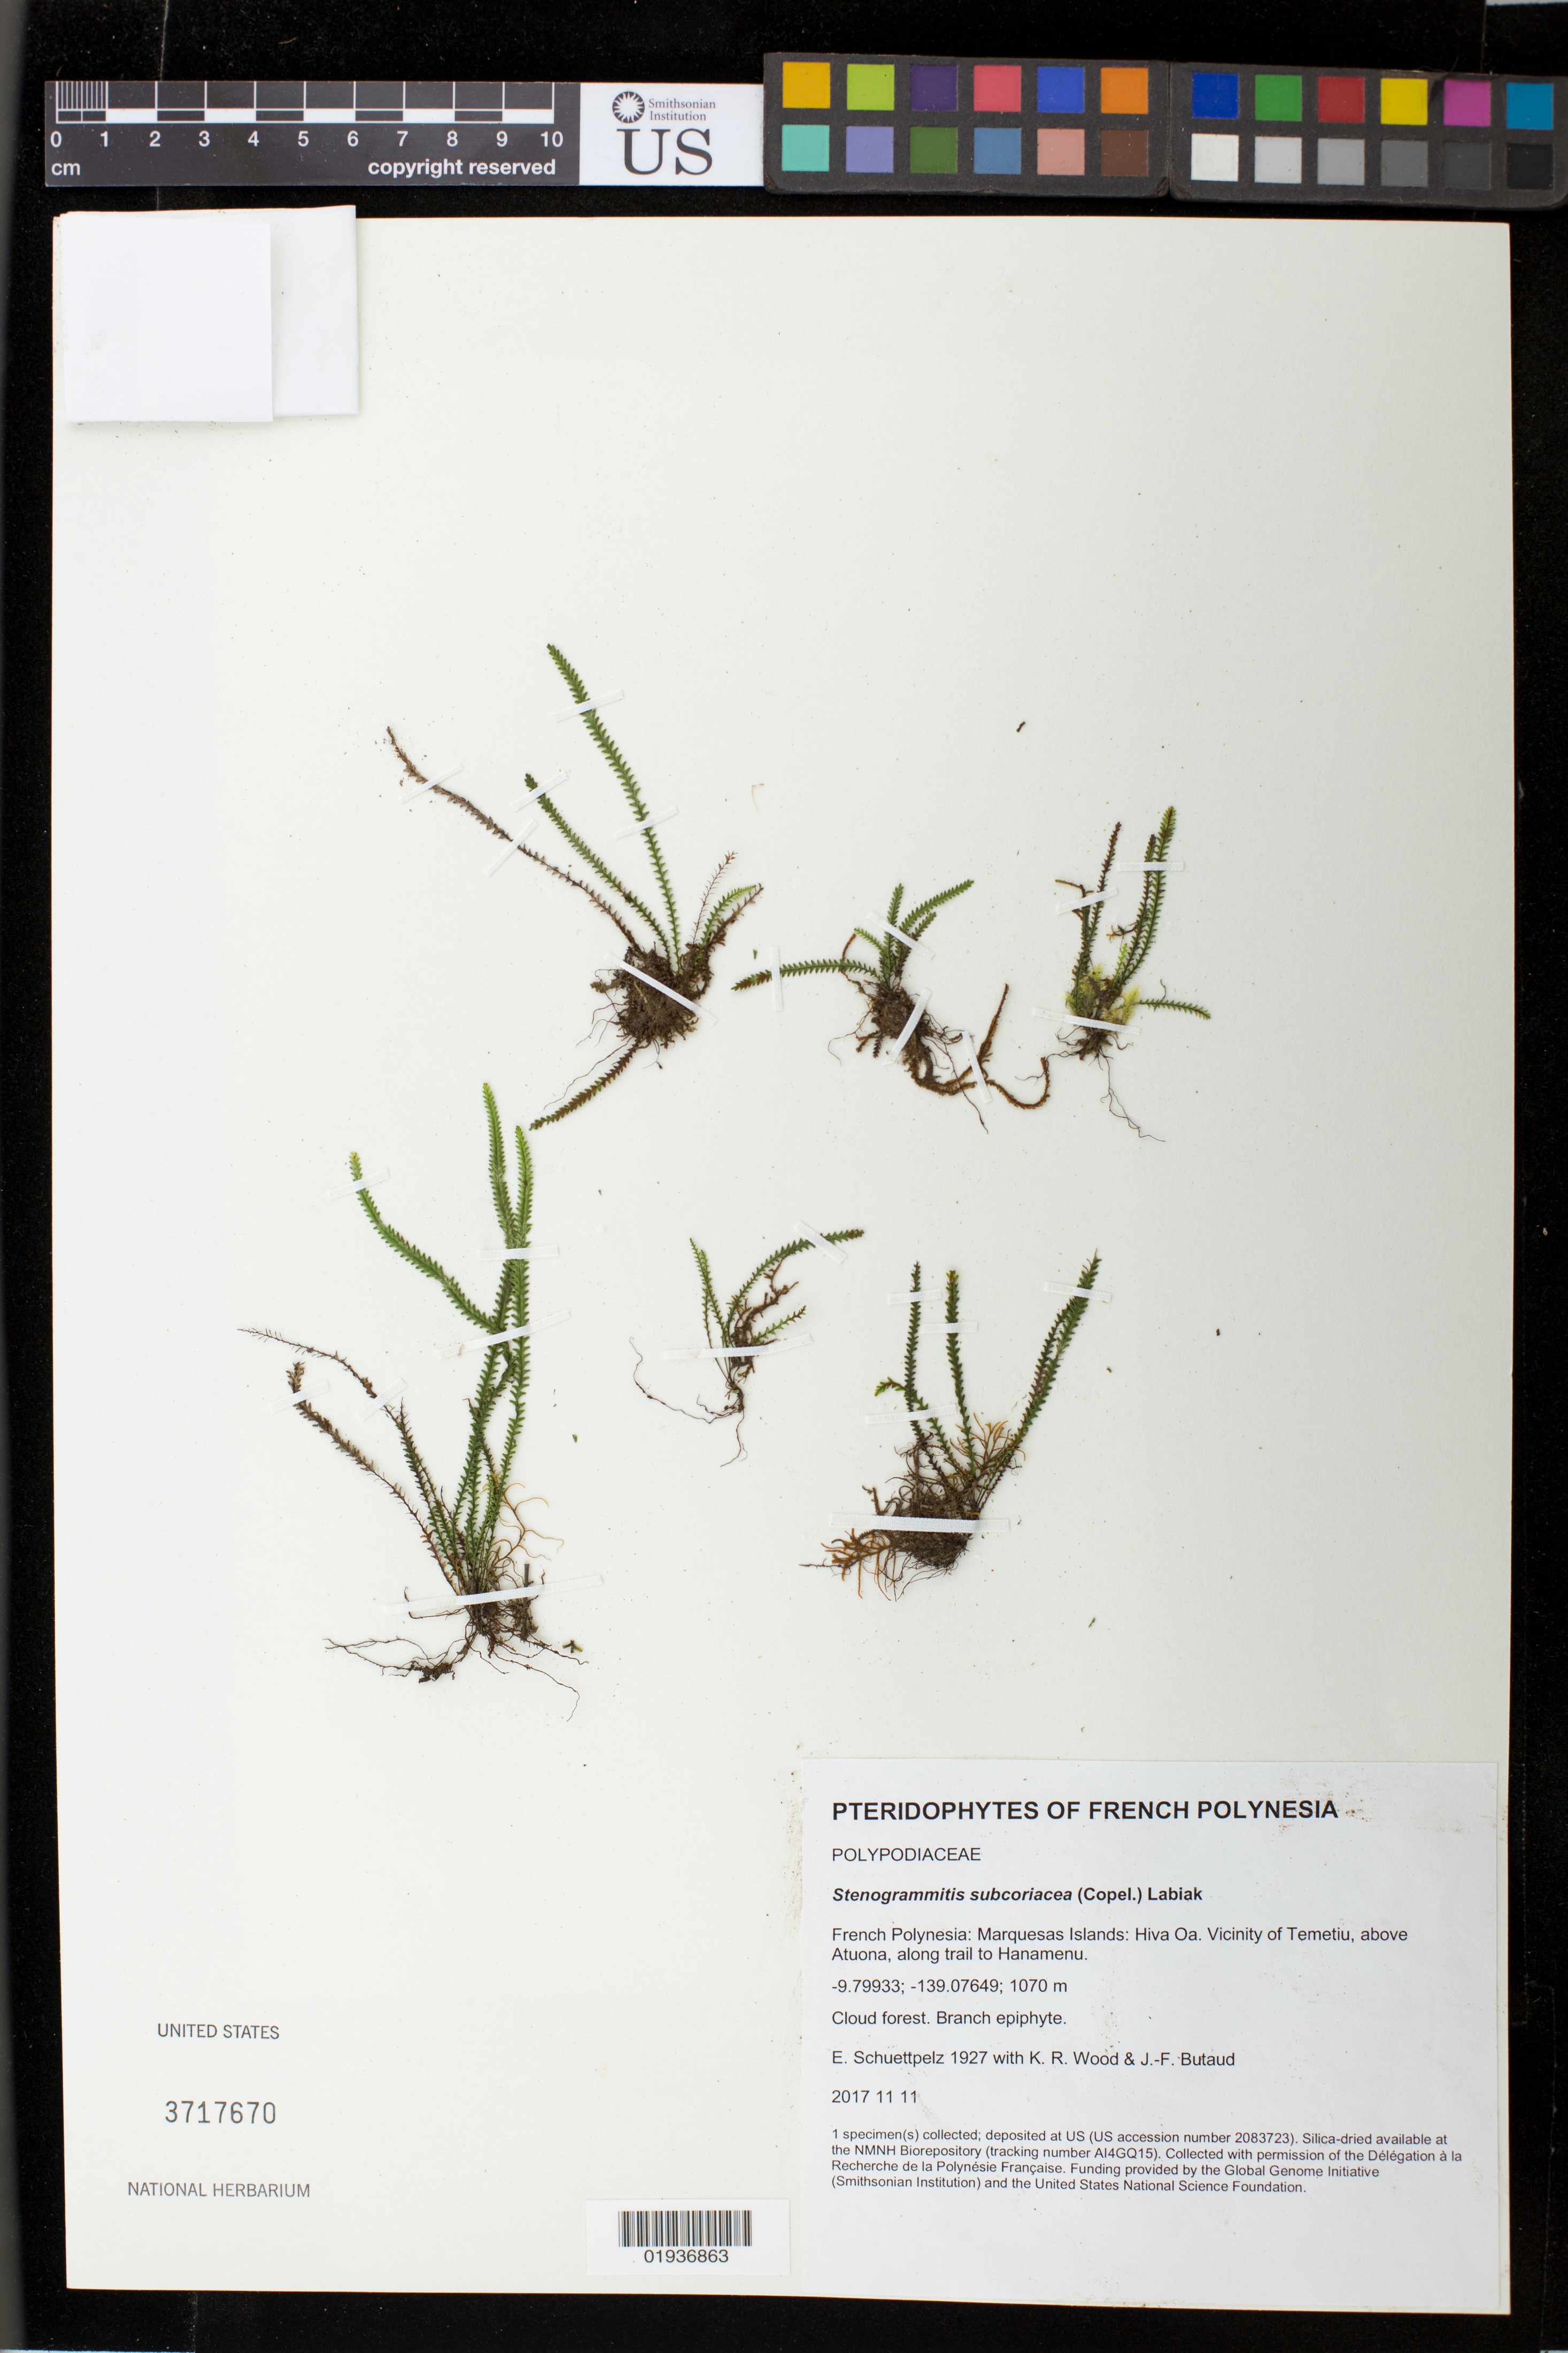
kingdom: Plantae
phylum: Tracheophyta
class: Polypodiopsida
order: Polypodiales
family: Polypodiaceae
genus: Stenogrammitis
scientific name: Stenogrammitis subcoriacea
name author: (Copel.) Labiak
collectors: E. Schuettpelz, K. R. Wood & J. -F. Butaud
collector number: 1927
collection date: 2017-11-11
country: French Polynesia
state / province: Marquesas Islands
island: Hiva Oa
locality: Vicinity of Temetiu, above Atuona, along trail to Hanamenu.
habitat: Cloud forest.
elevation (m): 1070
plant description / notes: Collected with permission of the Délégation à la Recherche de la Polynésie Française. Funding provided by the Global Genome Initiative (Smithsonian Institution) and the United States National Science Foundation. Silica dried tissue stored at AI4GQ15 in the NMNH Biorepository, Smithsonian Institution.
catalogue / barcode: US 3717670